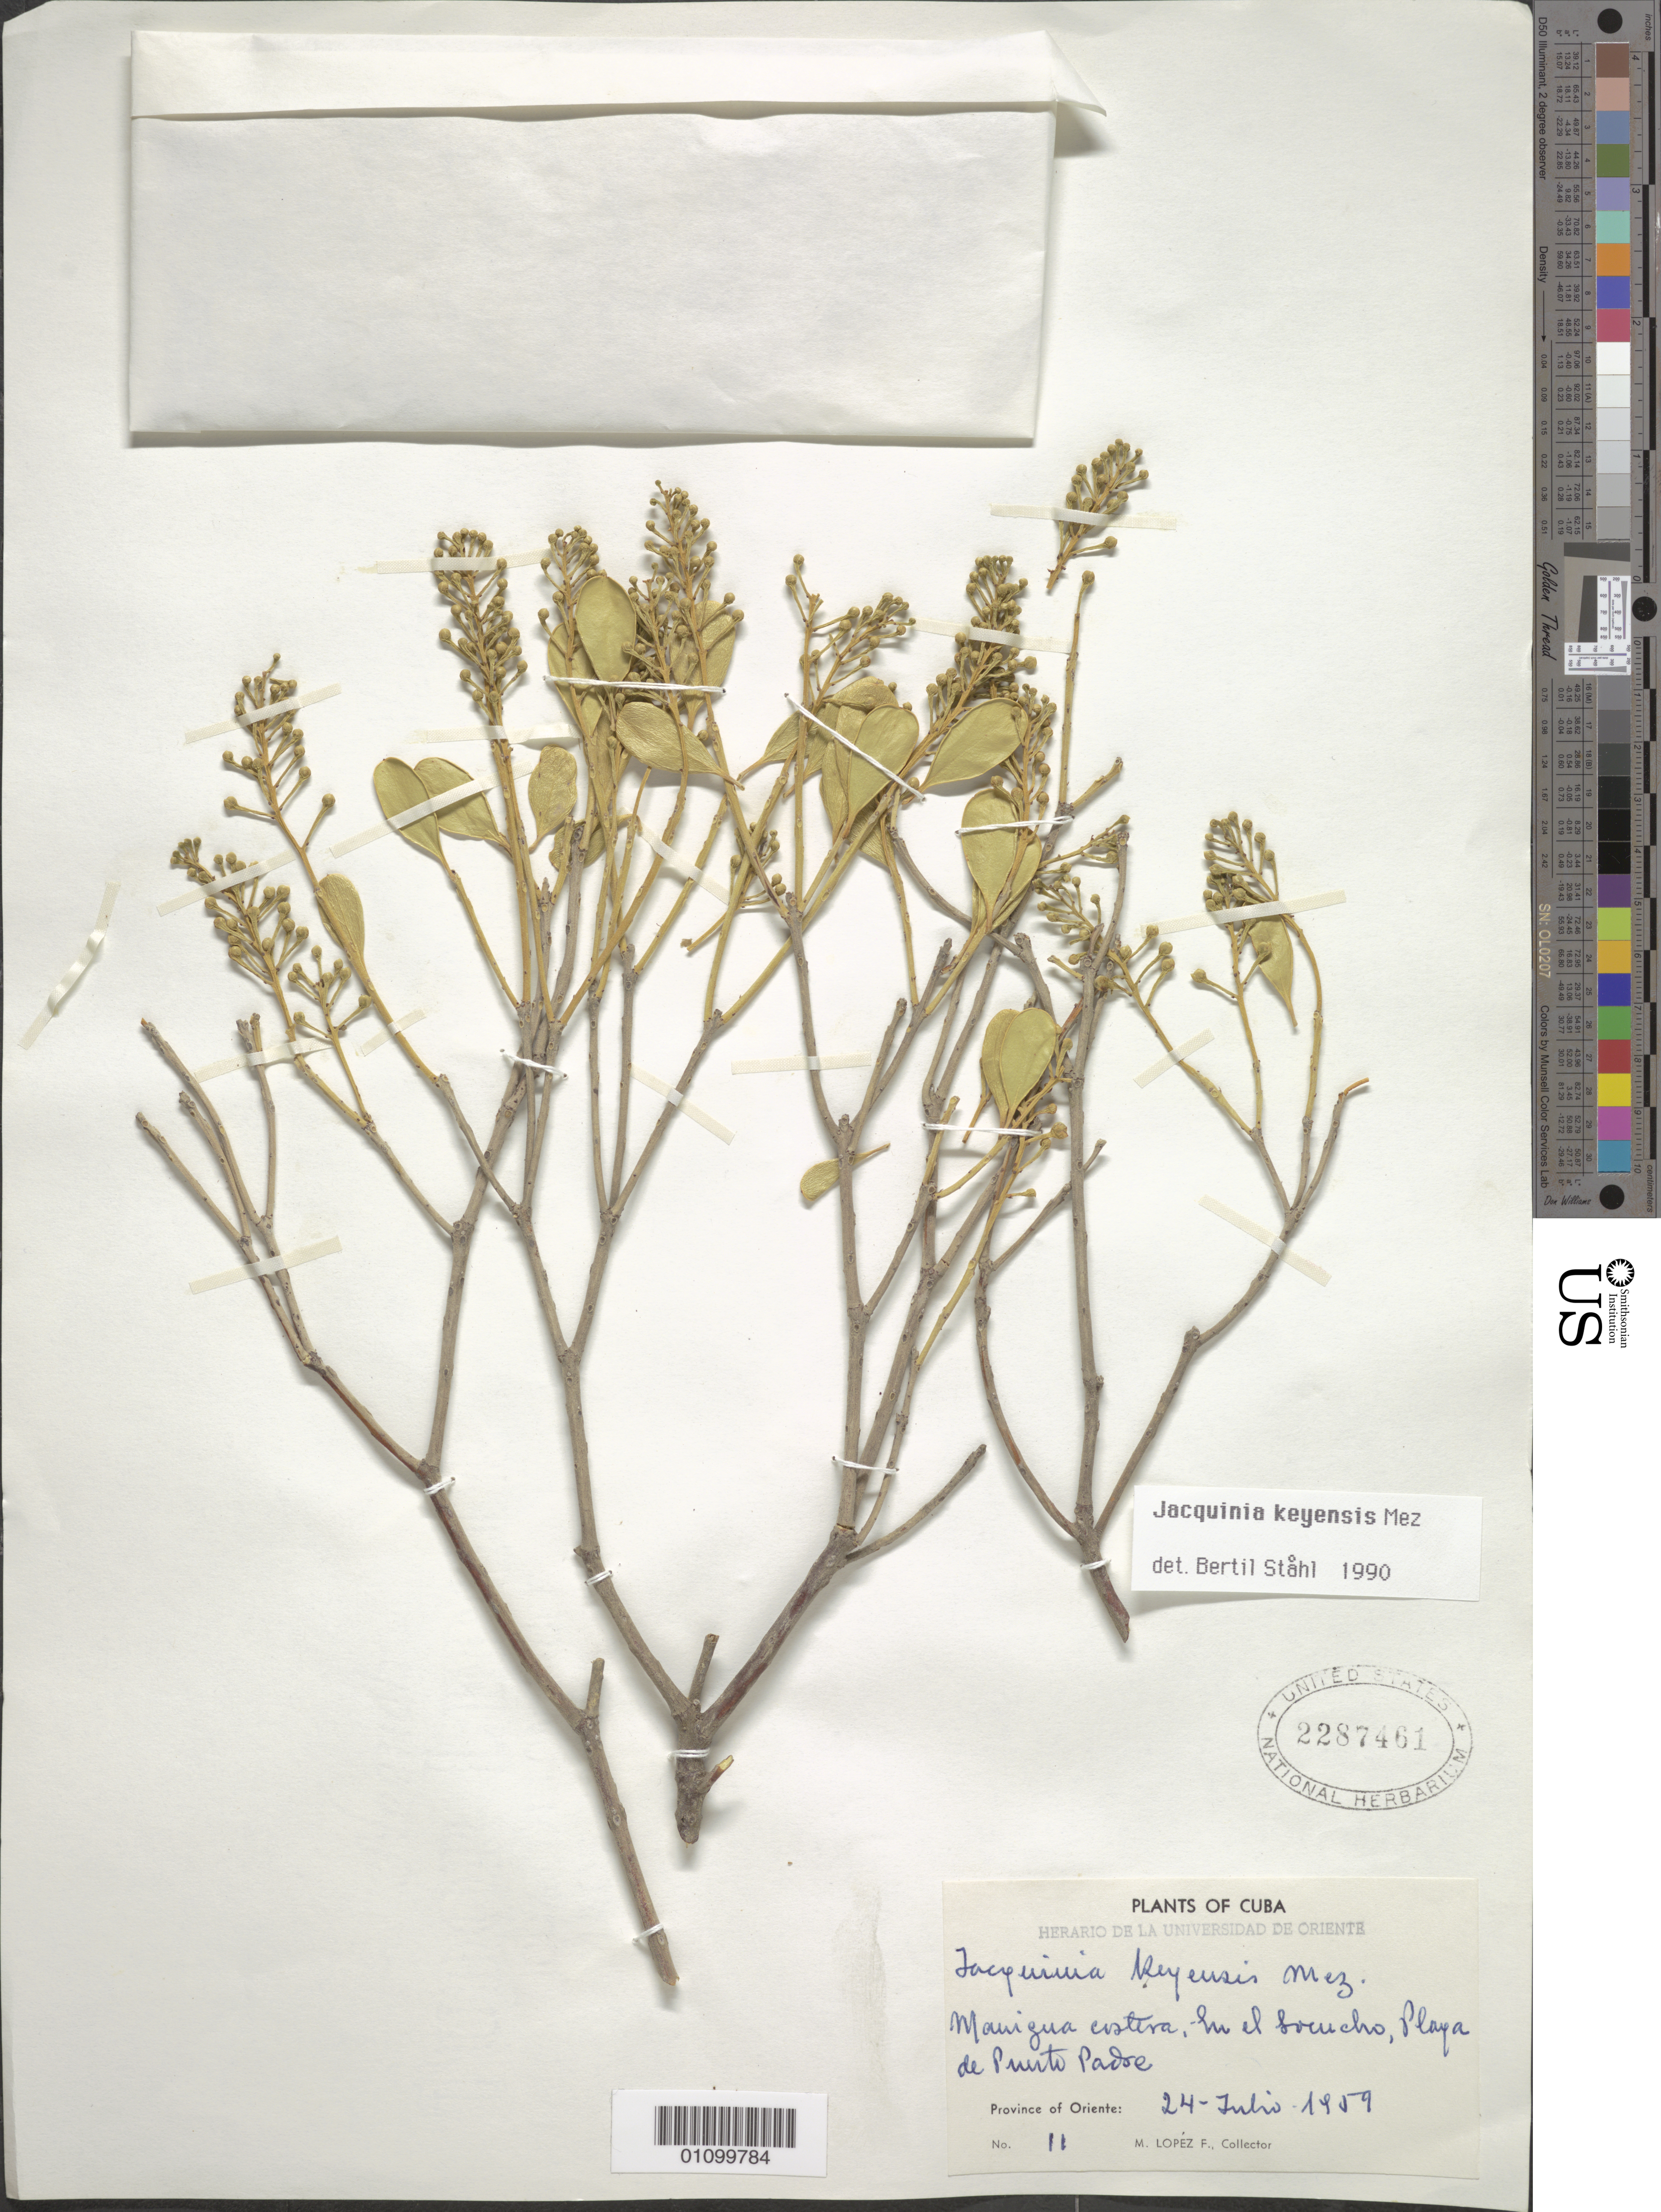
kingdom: Plantae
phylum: Tracheophyta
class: Magnoliopsida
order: Ericales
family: Primulaceae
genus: Jacquinia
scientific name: Jacquinia keyensis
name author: Mez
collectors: M. López Figueiras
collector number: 11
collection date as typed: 24 Jul 1959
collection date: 1959-07-24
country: Cuba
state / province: Oriente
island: Cuba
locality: Marigua cistra, En el Socucho, Playa de Puerto Padre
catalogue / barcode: US 2287461